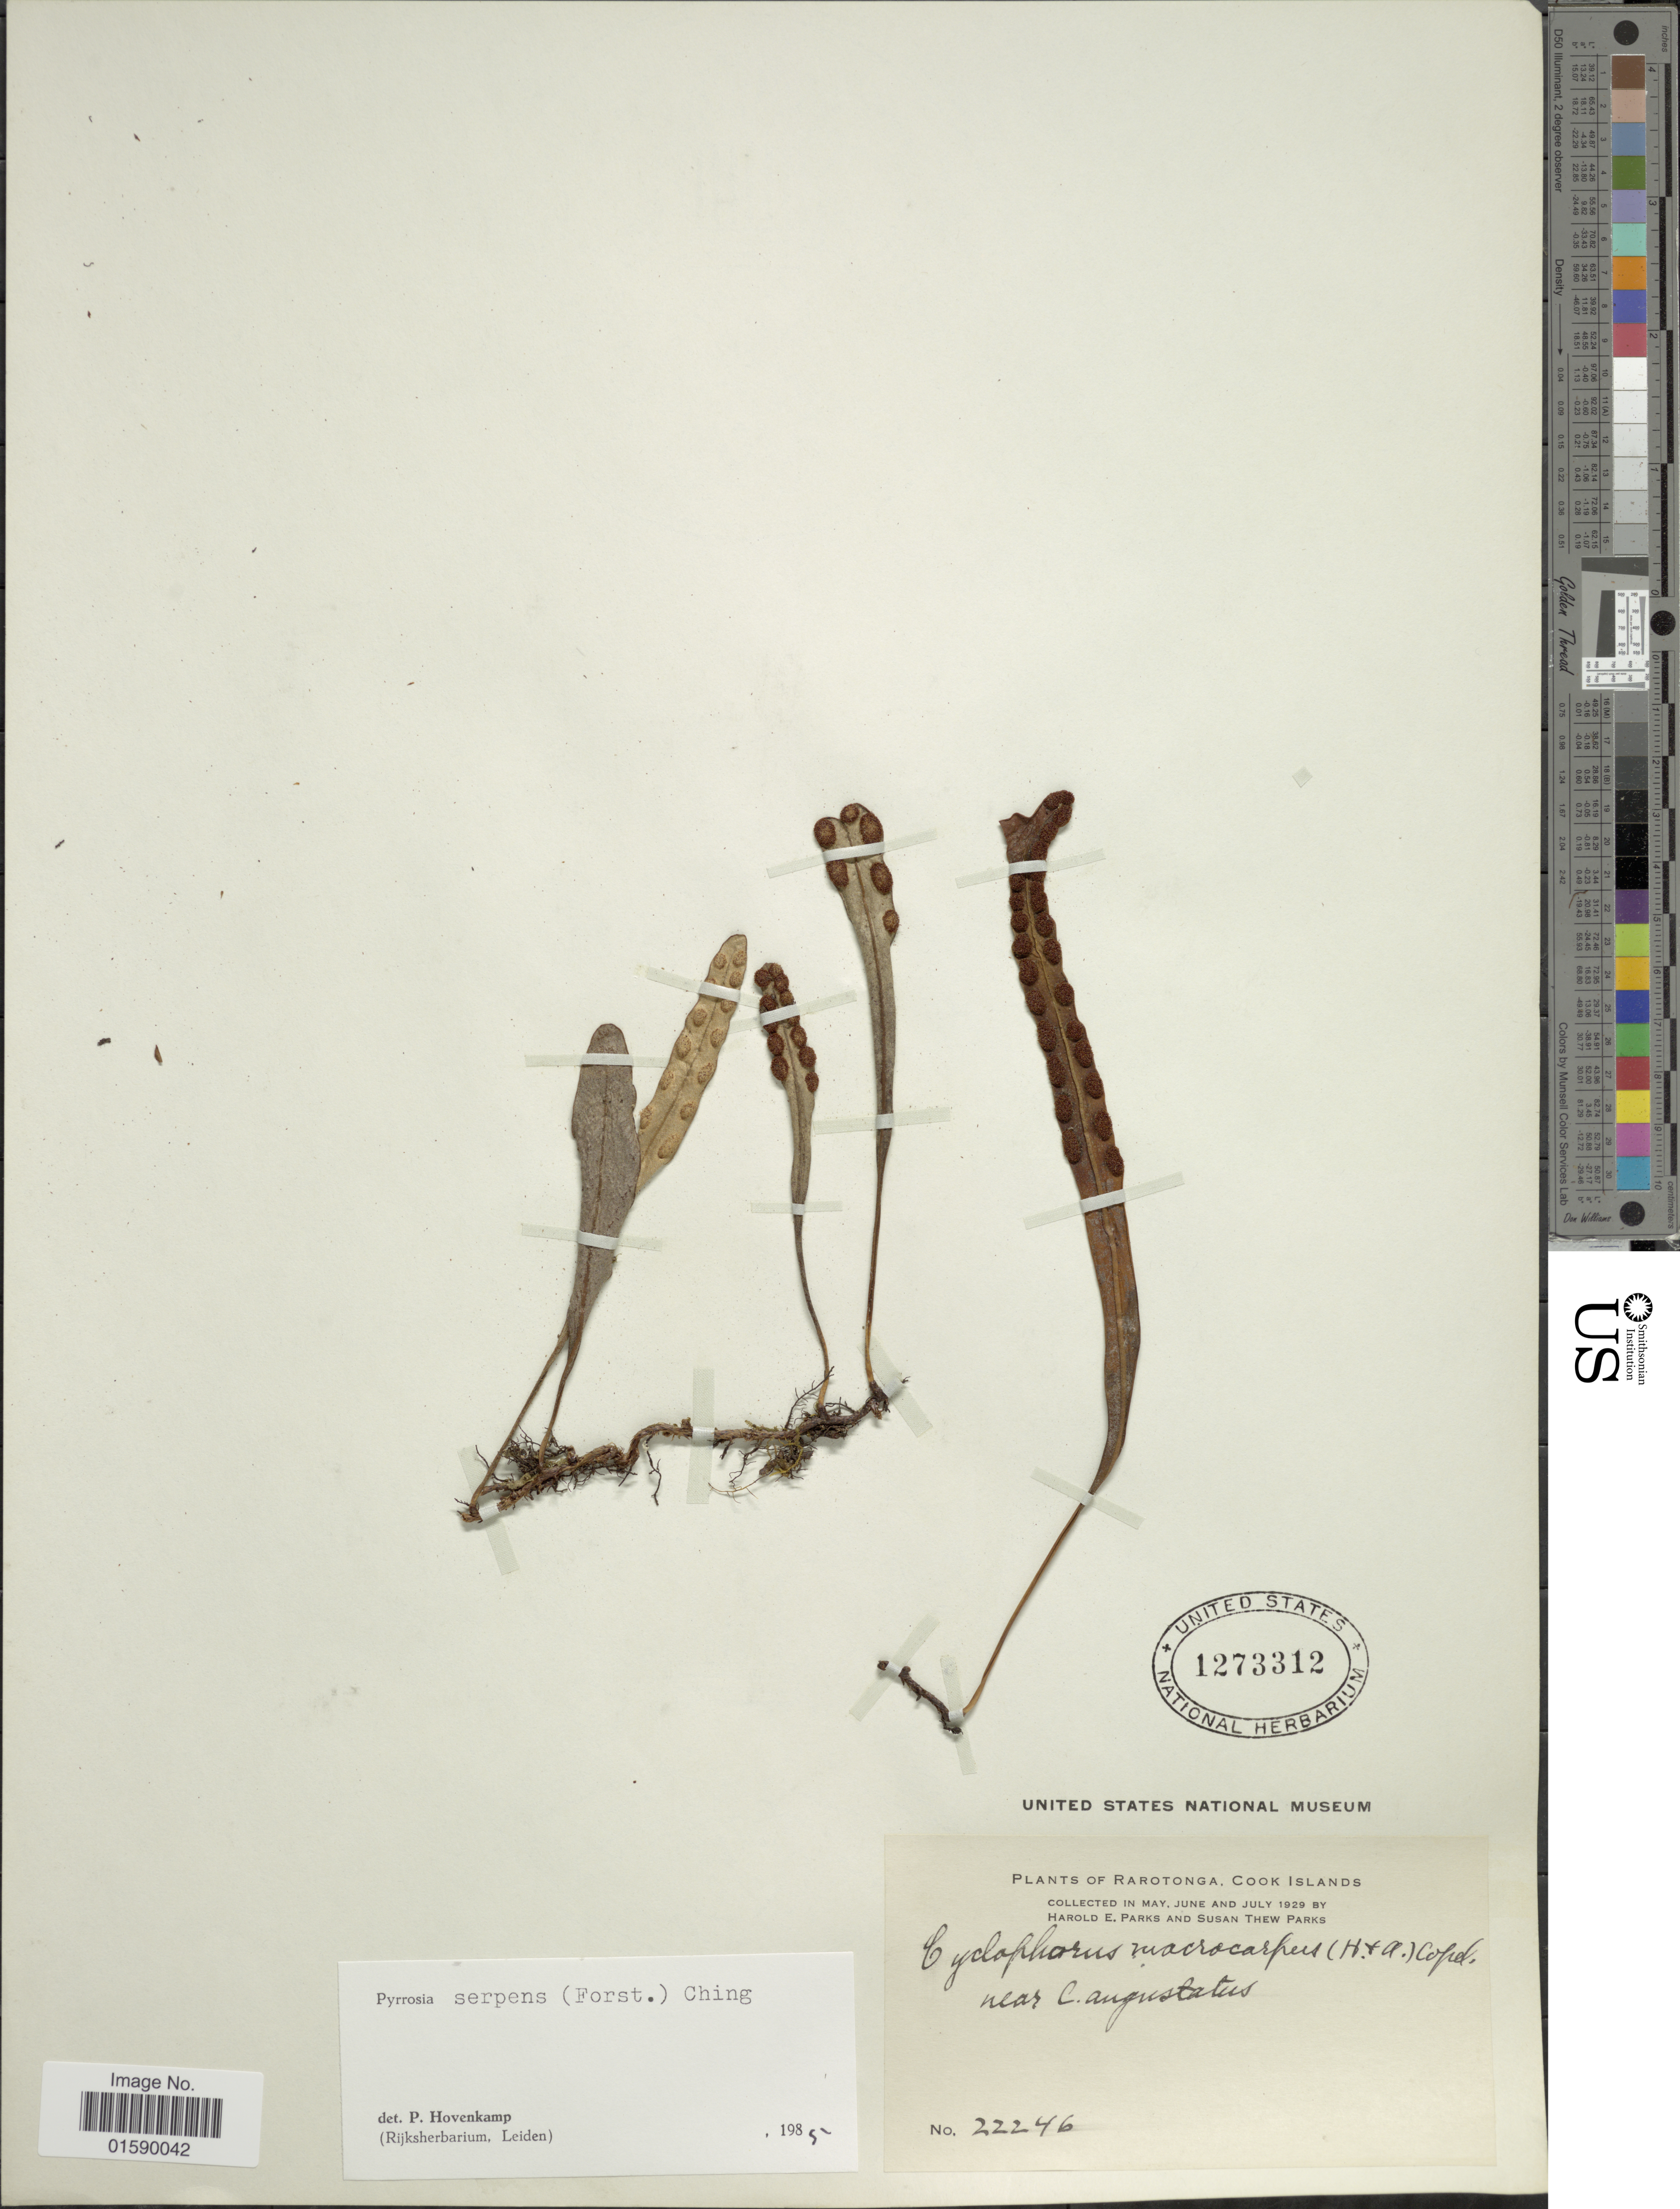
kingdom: Plantae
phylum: Tracheophyta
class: Polypodiopsida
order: Polypodiales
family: Polypodiaceae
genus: Pyrrosia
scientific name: Pyrrosia serpens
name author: Ching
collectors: H. E. Parks & S. Parks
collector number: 22246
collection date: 1929-05/1929-07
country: Cook Islands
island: Rarotonga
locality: Rarotonga, near C. augustatus.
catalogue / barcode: US 1273312